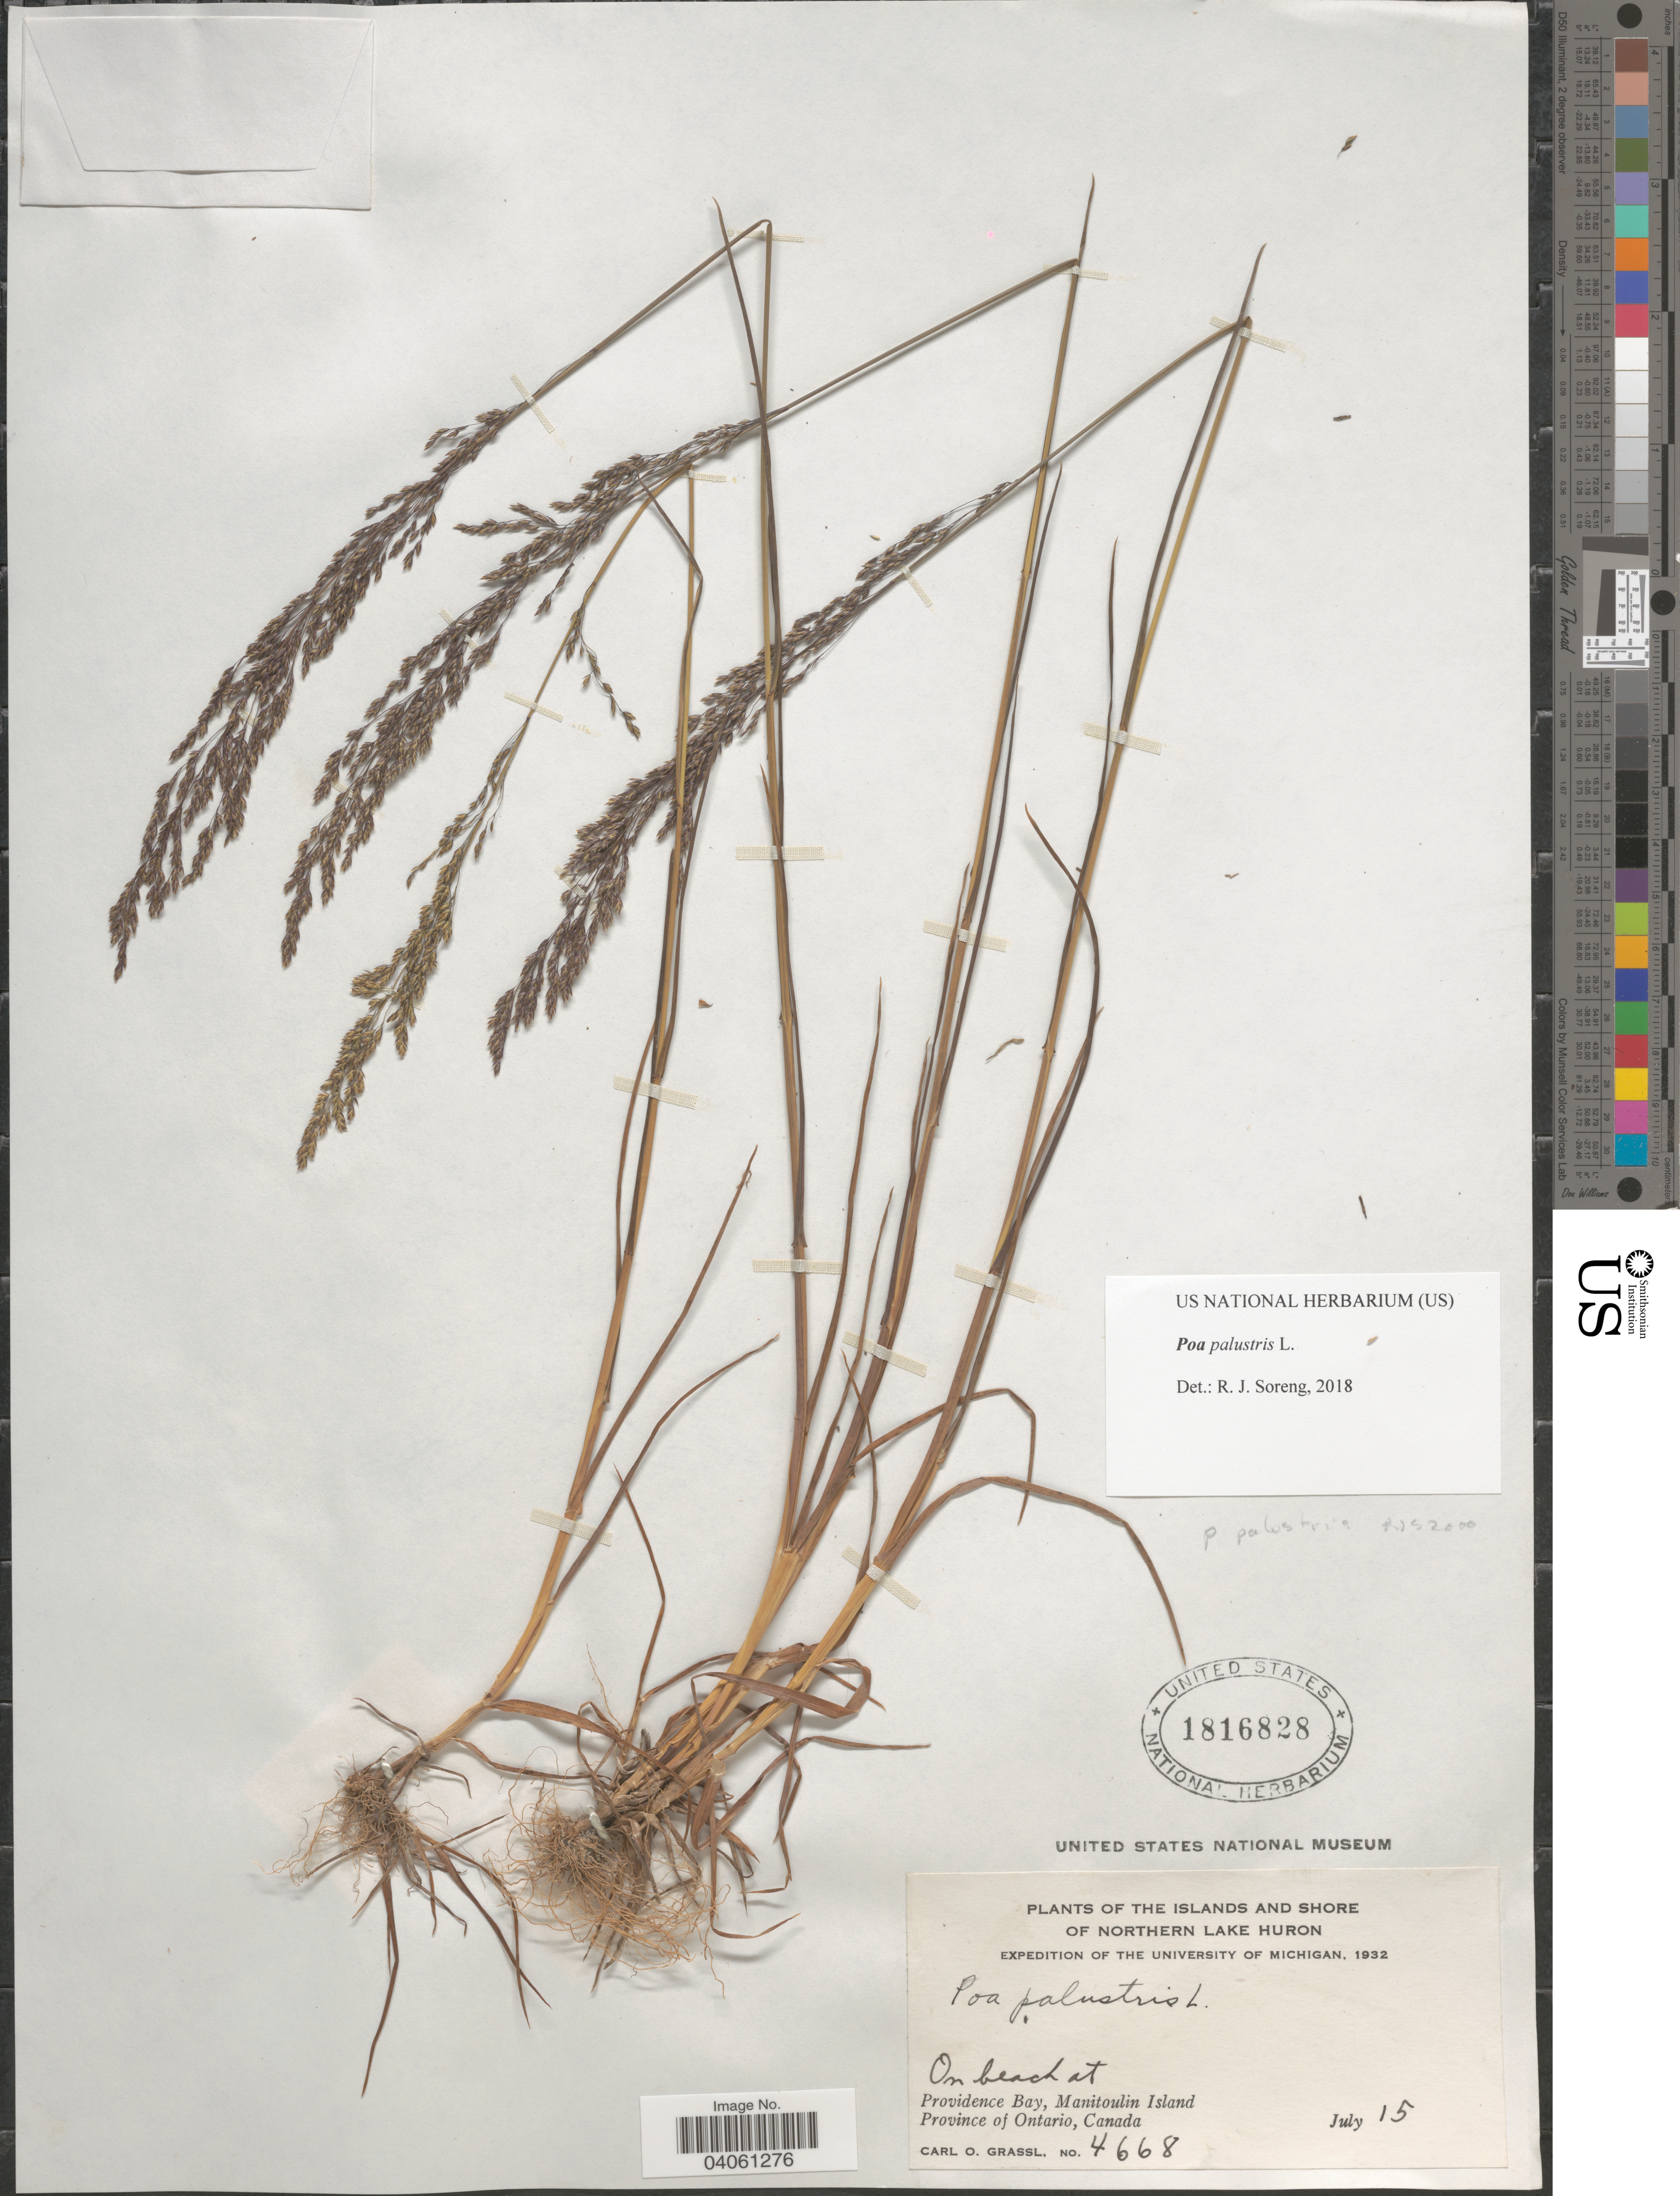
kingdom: Plantae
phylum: Tracheophyta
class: Liliopsida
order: Poales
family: Poaceae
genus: Poa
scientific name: Poa palustris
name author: L.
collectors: C. Grassl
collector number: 4668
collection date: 1932-07-15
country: Canada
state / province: Ontario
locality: The Islands and Shore of Northern Lake Huron. On beach at Province Bay, Manitoulin Island.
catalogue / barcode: US 1816828